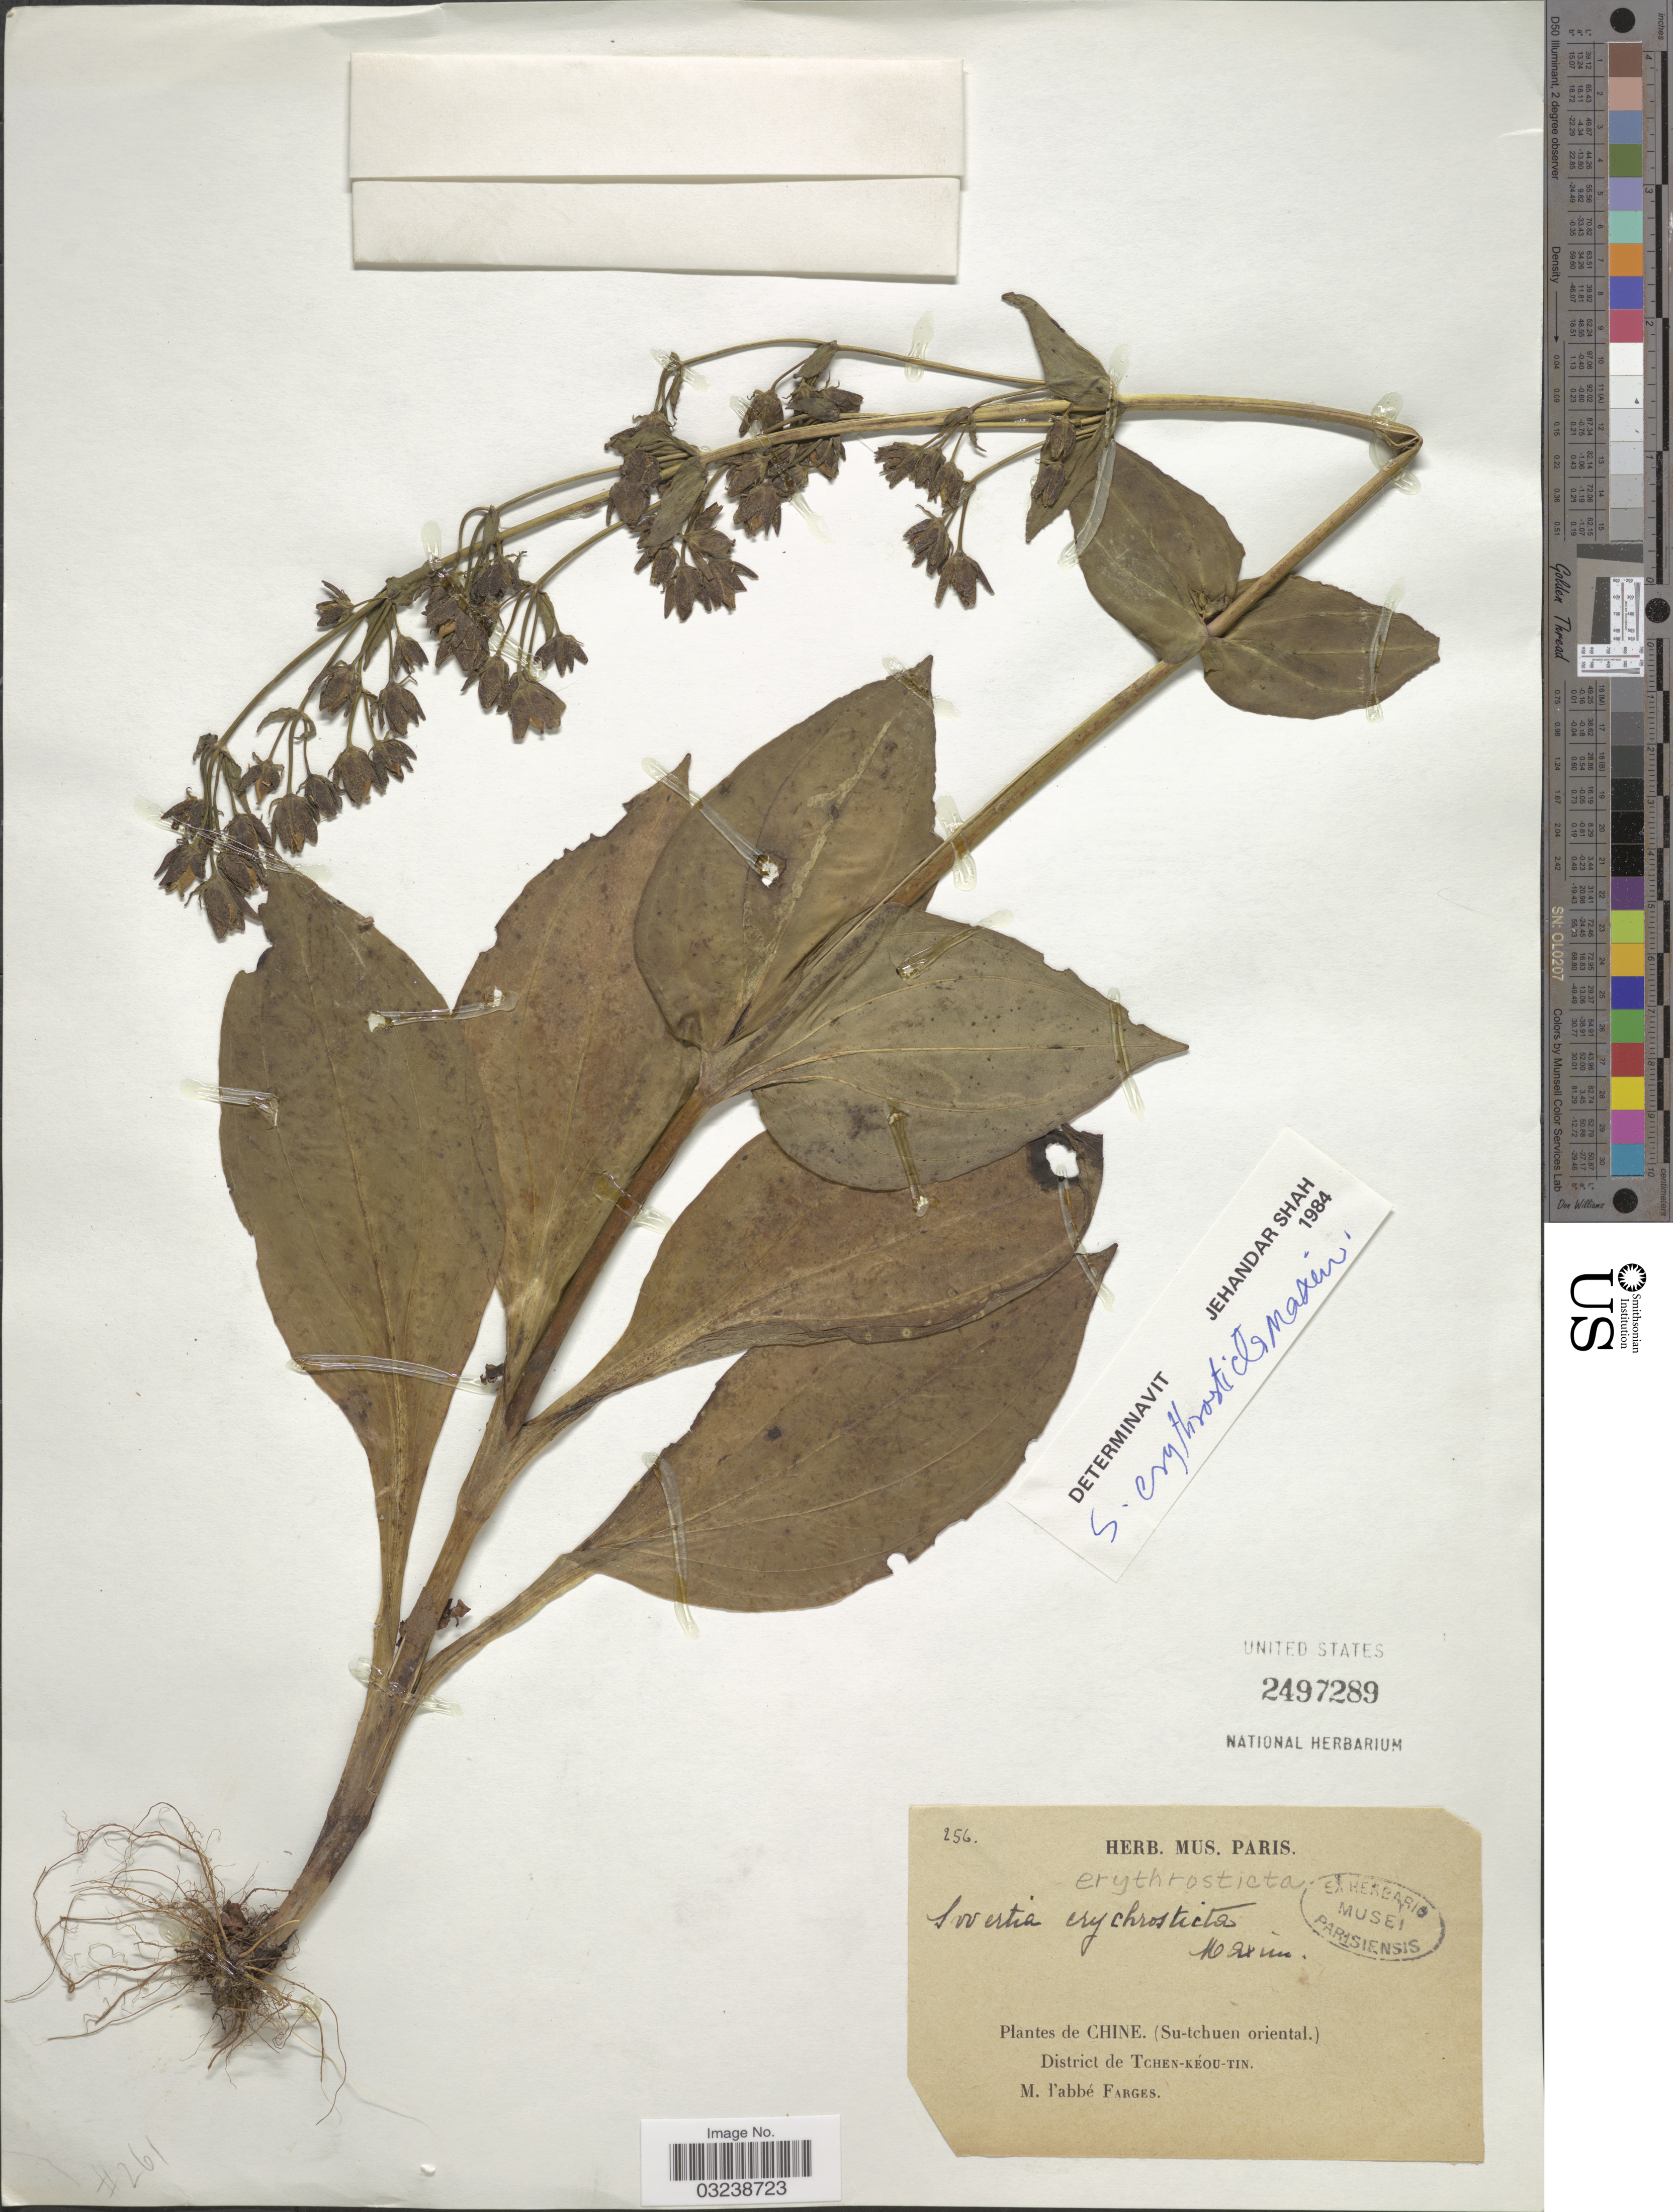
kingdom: Plantae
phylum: Tracheophyta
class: Magnoliopsida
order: Gentianales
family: Gentianaceae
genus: Swertia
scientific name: Swertia erythrosticta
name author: Maxim.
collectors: M. Farges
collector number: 256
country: China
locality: (Su-tchuen oriental). District de Tchen-Kéou-Tin.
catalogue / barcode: US 2497289